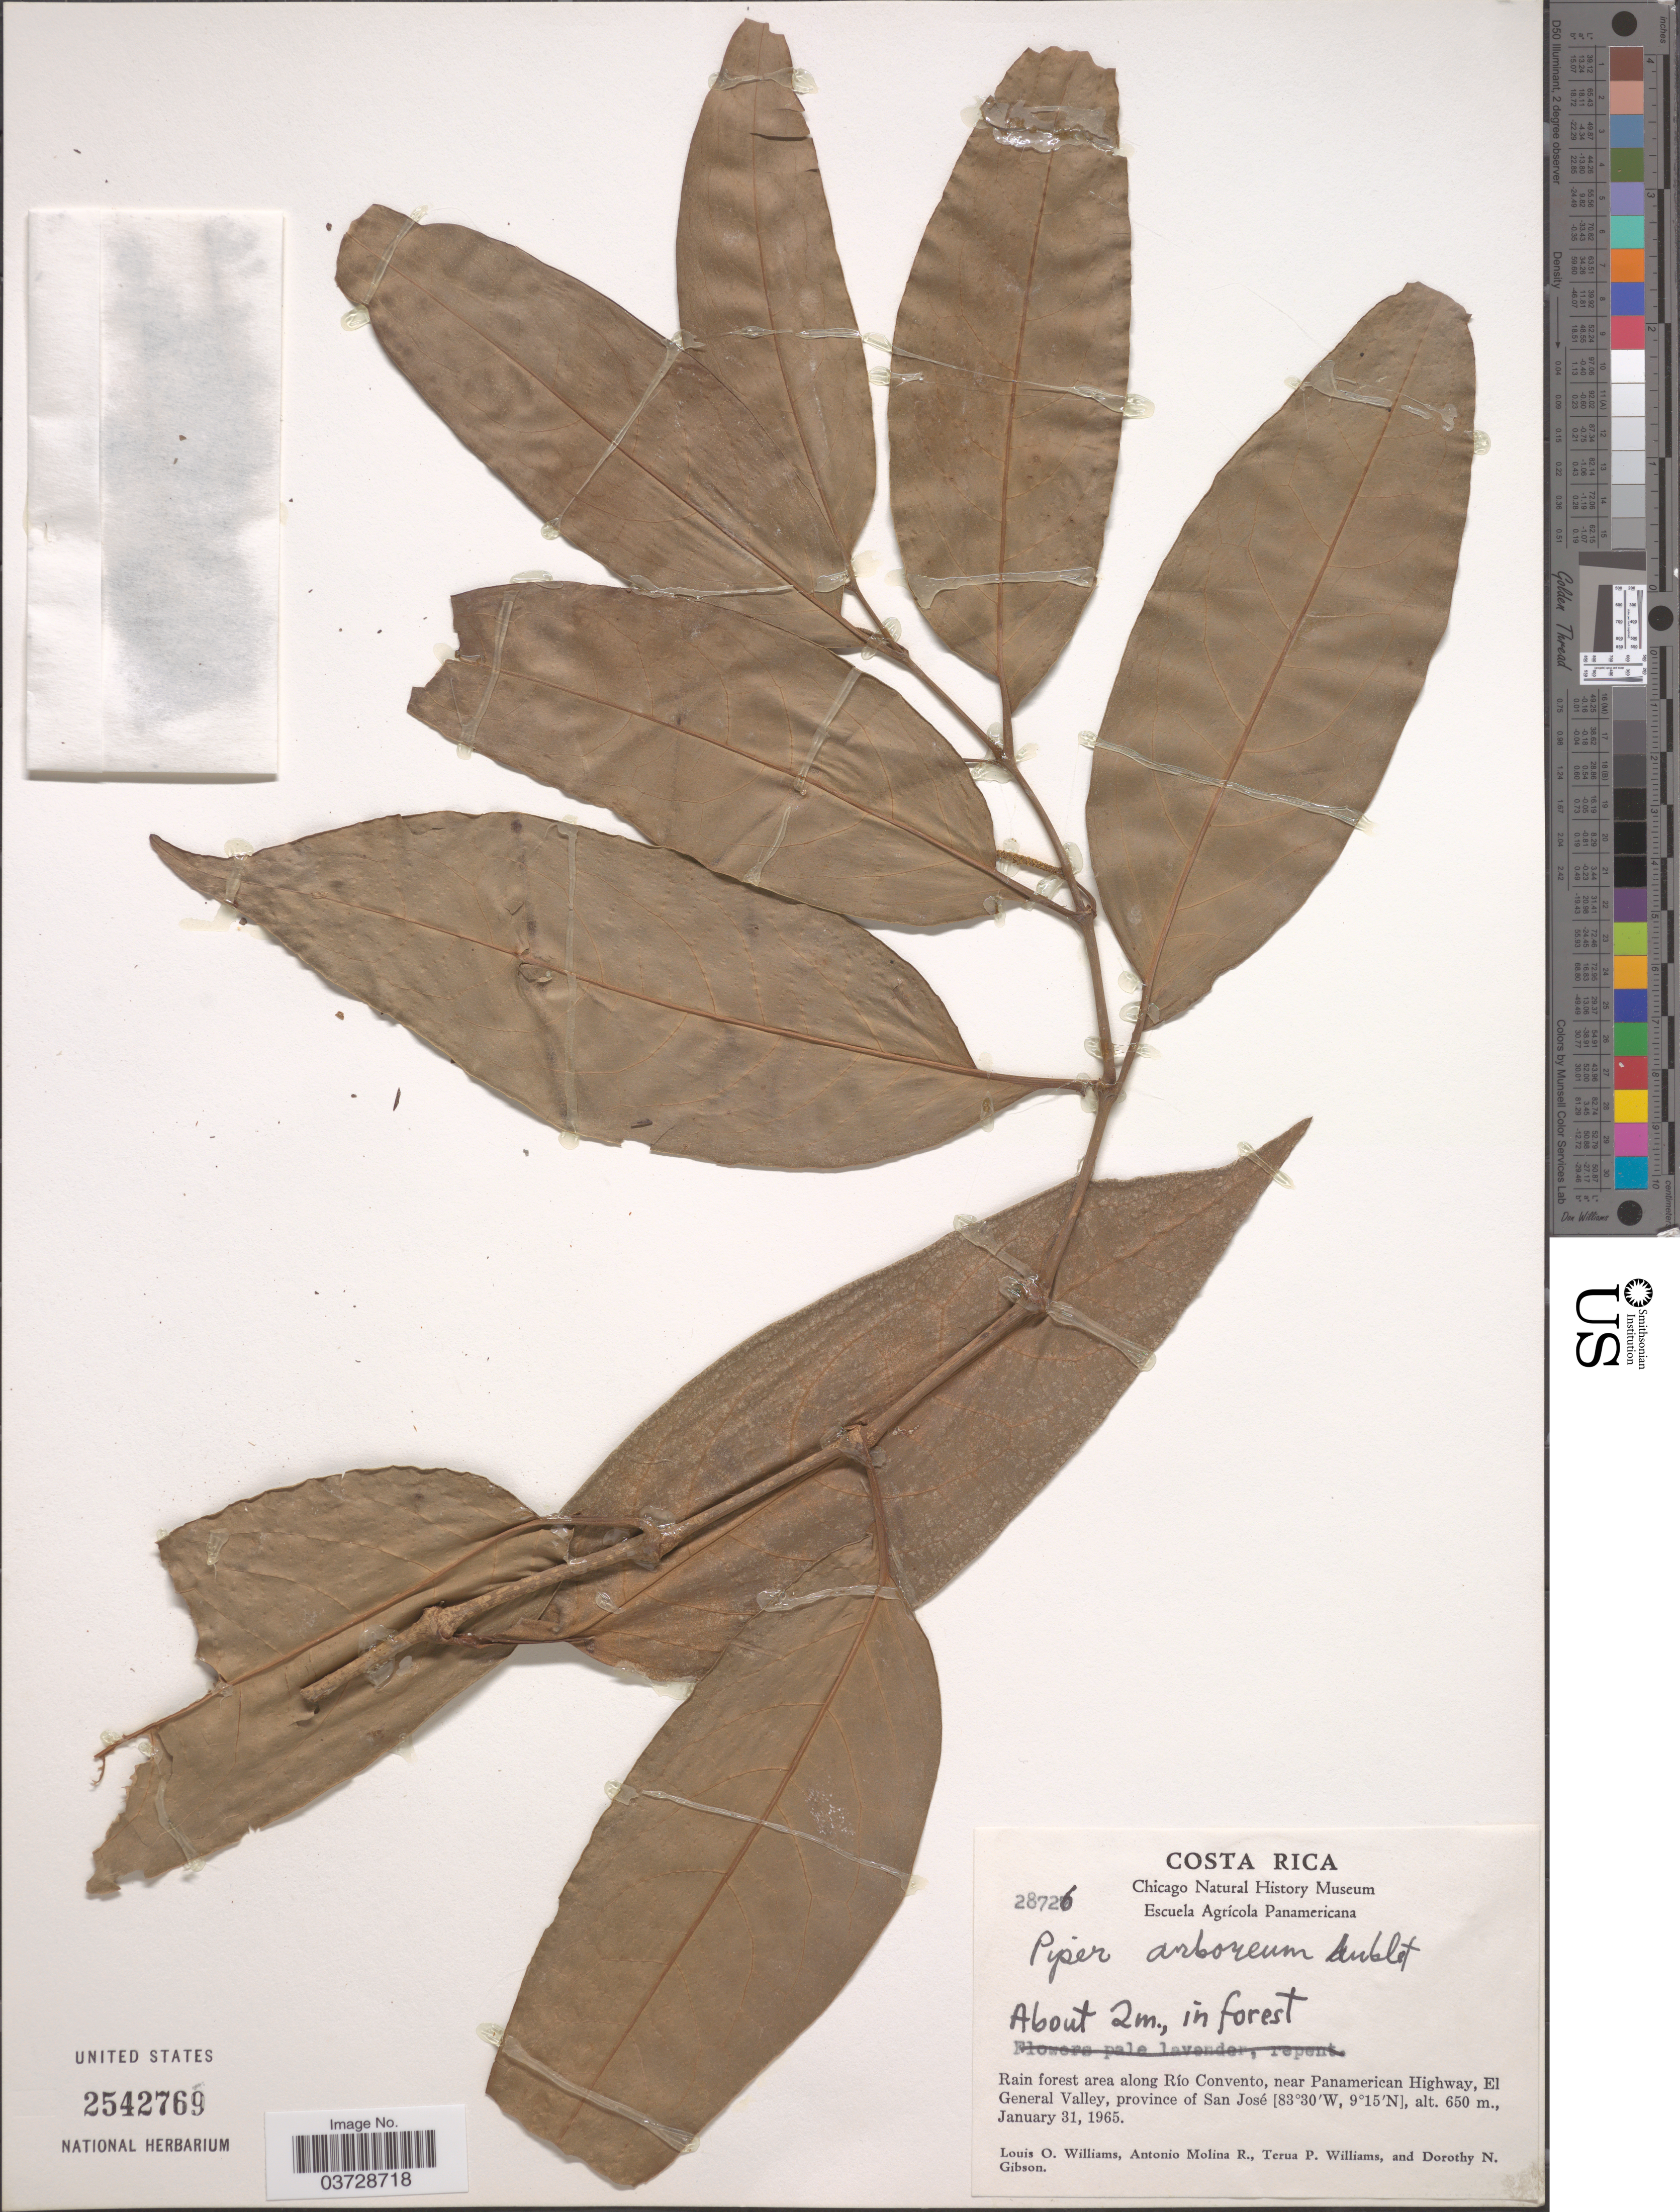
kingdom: Plantae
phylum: Tracheophyta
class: Magnoliopsida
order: Piperales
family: Piperaceae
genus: Piper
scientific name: Piper arboreum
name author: Aubl.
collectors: L. O. Williams, A. Molina R., T. Williams & D. N. Gibson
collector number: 28726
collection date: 1965-01-13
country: Costa Rica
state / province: San José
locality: Along Río Convento, near Panamerica Highway, El General Valley.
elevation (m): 650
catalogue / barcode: US 2542769